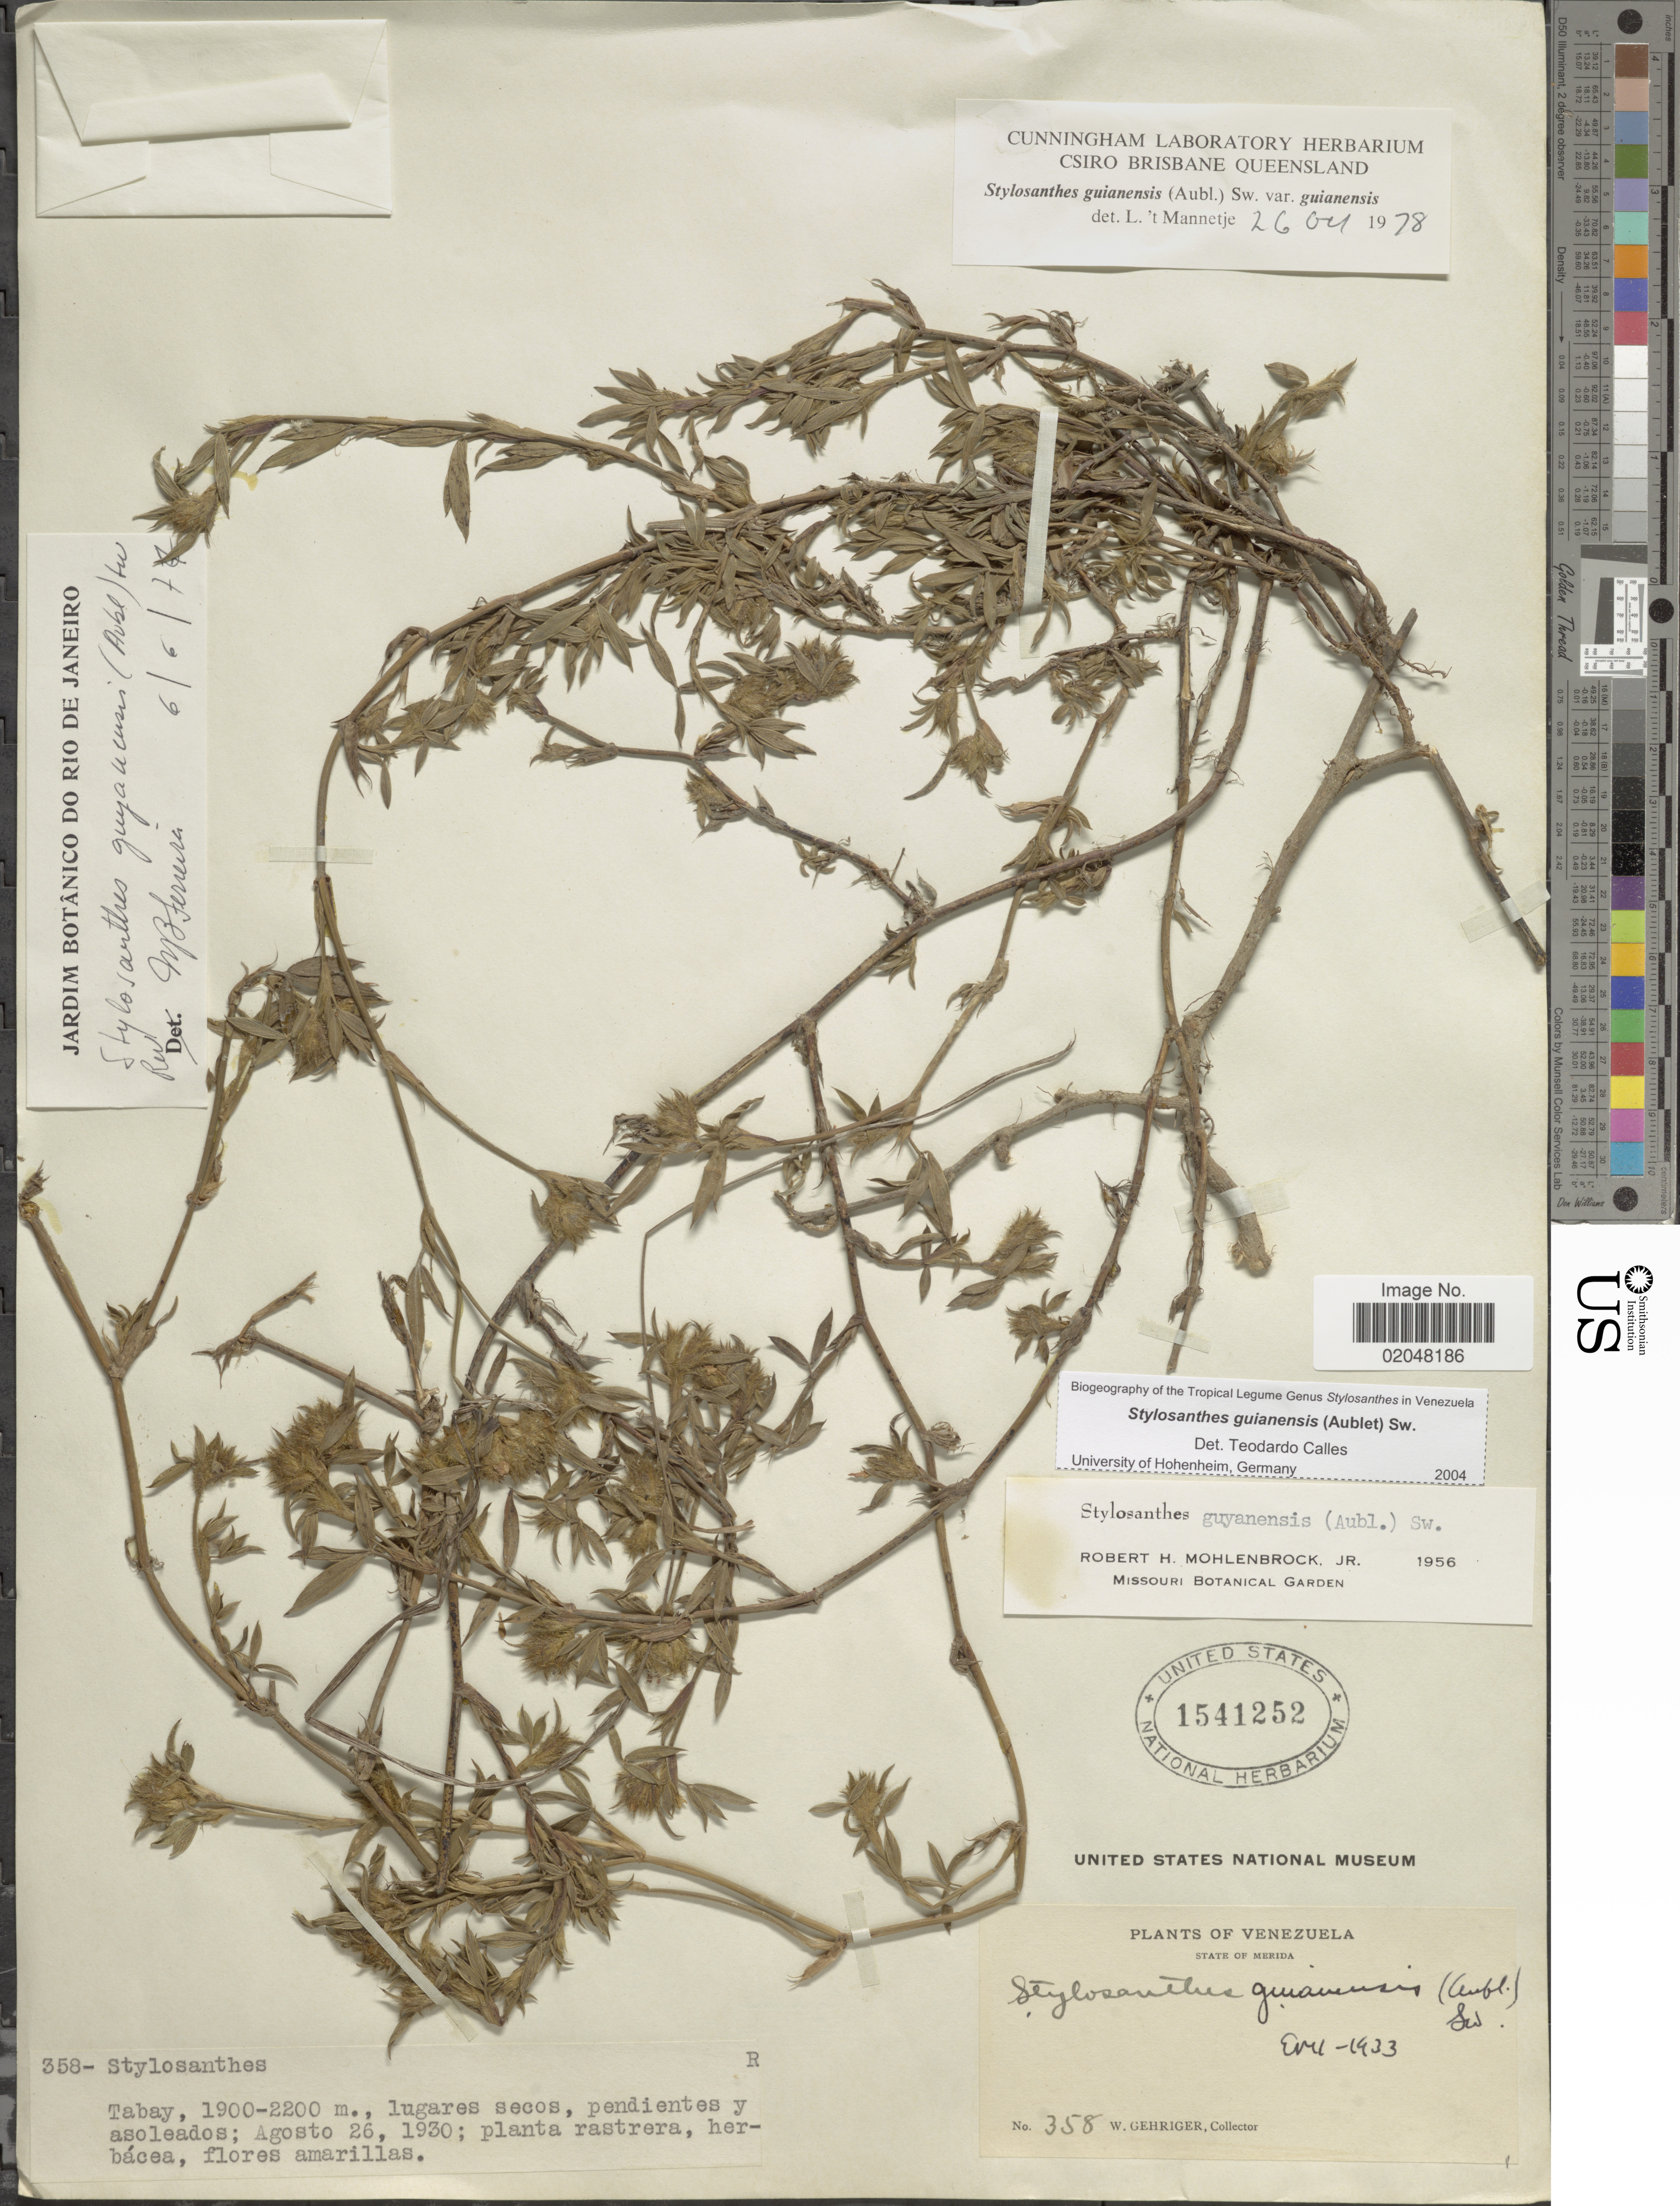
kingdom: Plantae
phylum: Tracheophyta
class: Magnoliopsida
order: Fabales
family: Fabaceae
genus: Stylosanthes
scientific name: Stylosanthes guianensis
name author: (Aubl.) Sw.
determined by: Calles, T.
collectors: W. Gehriger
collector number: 358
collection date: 1930-08-26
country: Venezuela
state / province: Mérida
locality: Tabay, lugares secos, pendientes y asoleados.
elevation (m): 1900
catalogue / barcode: US 1541252